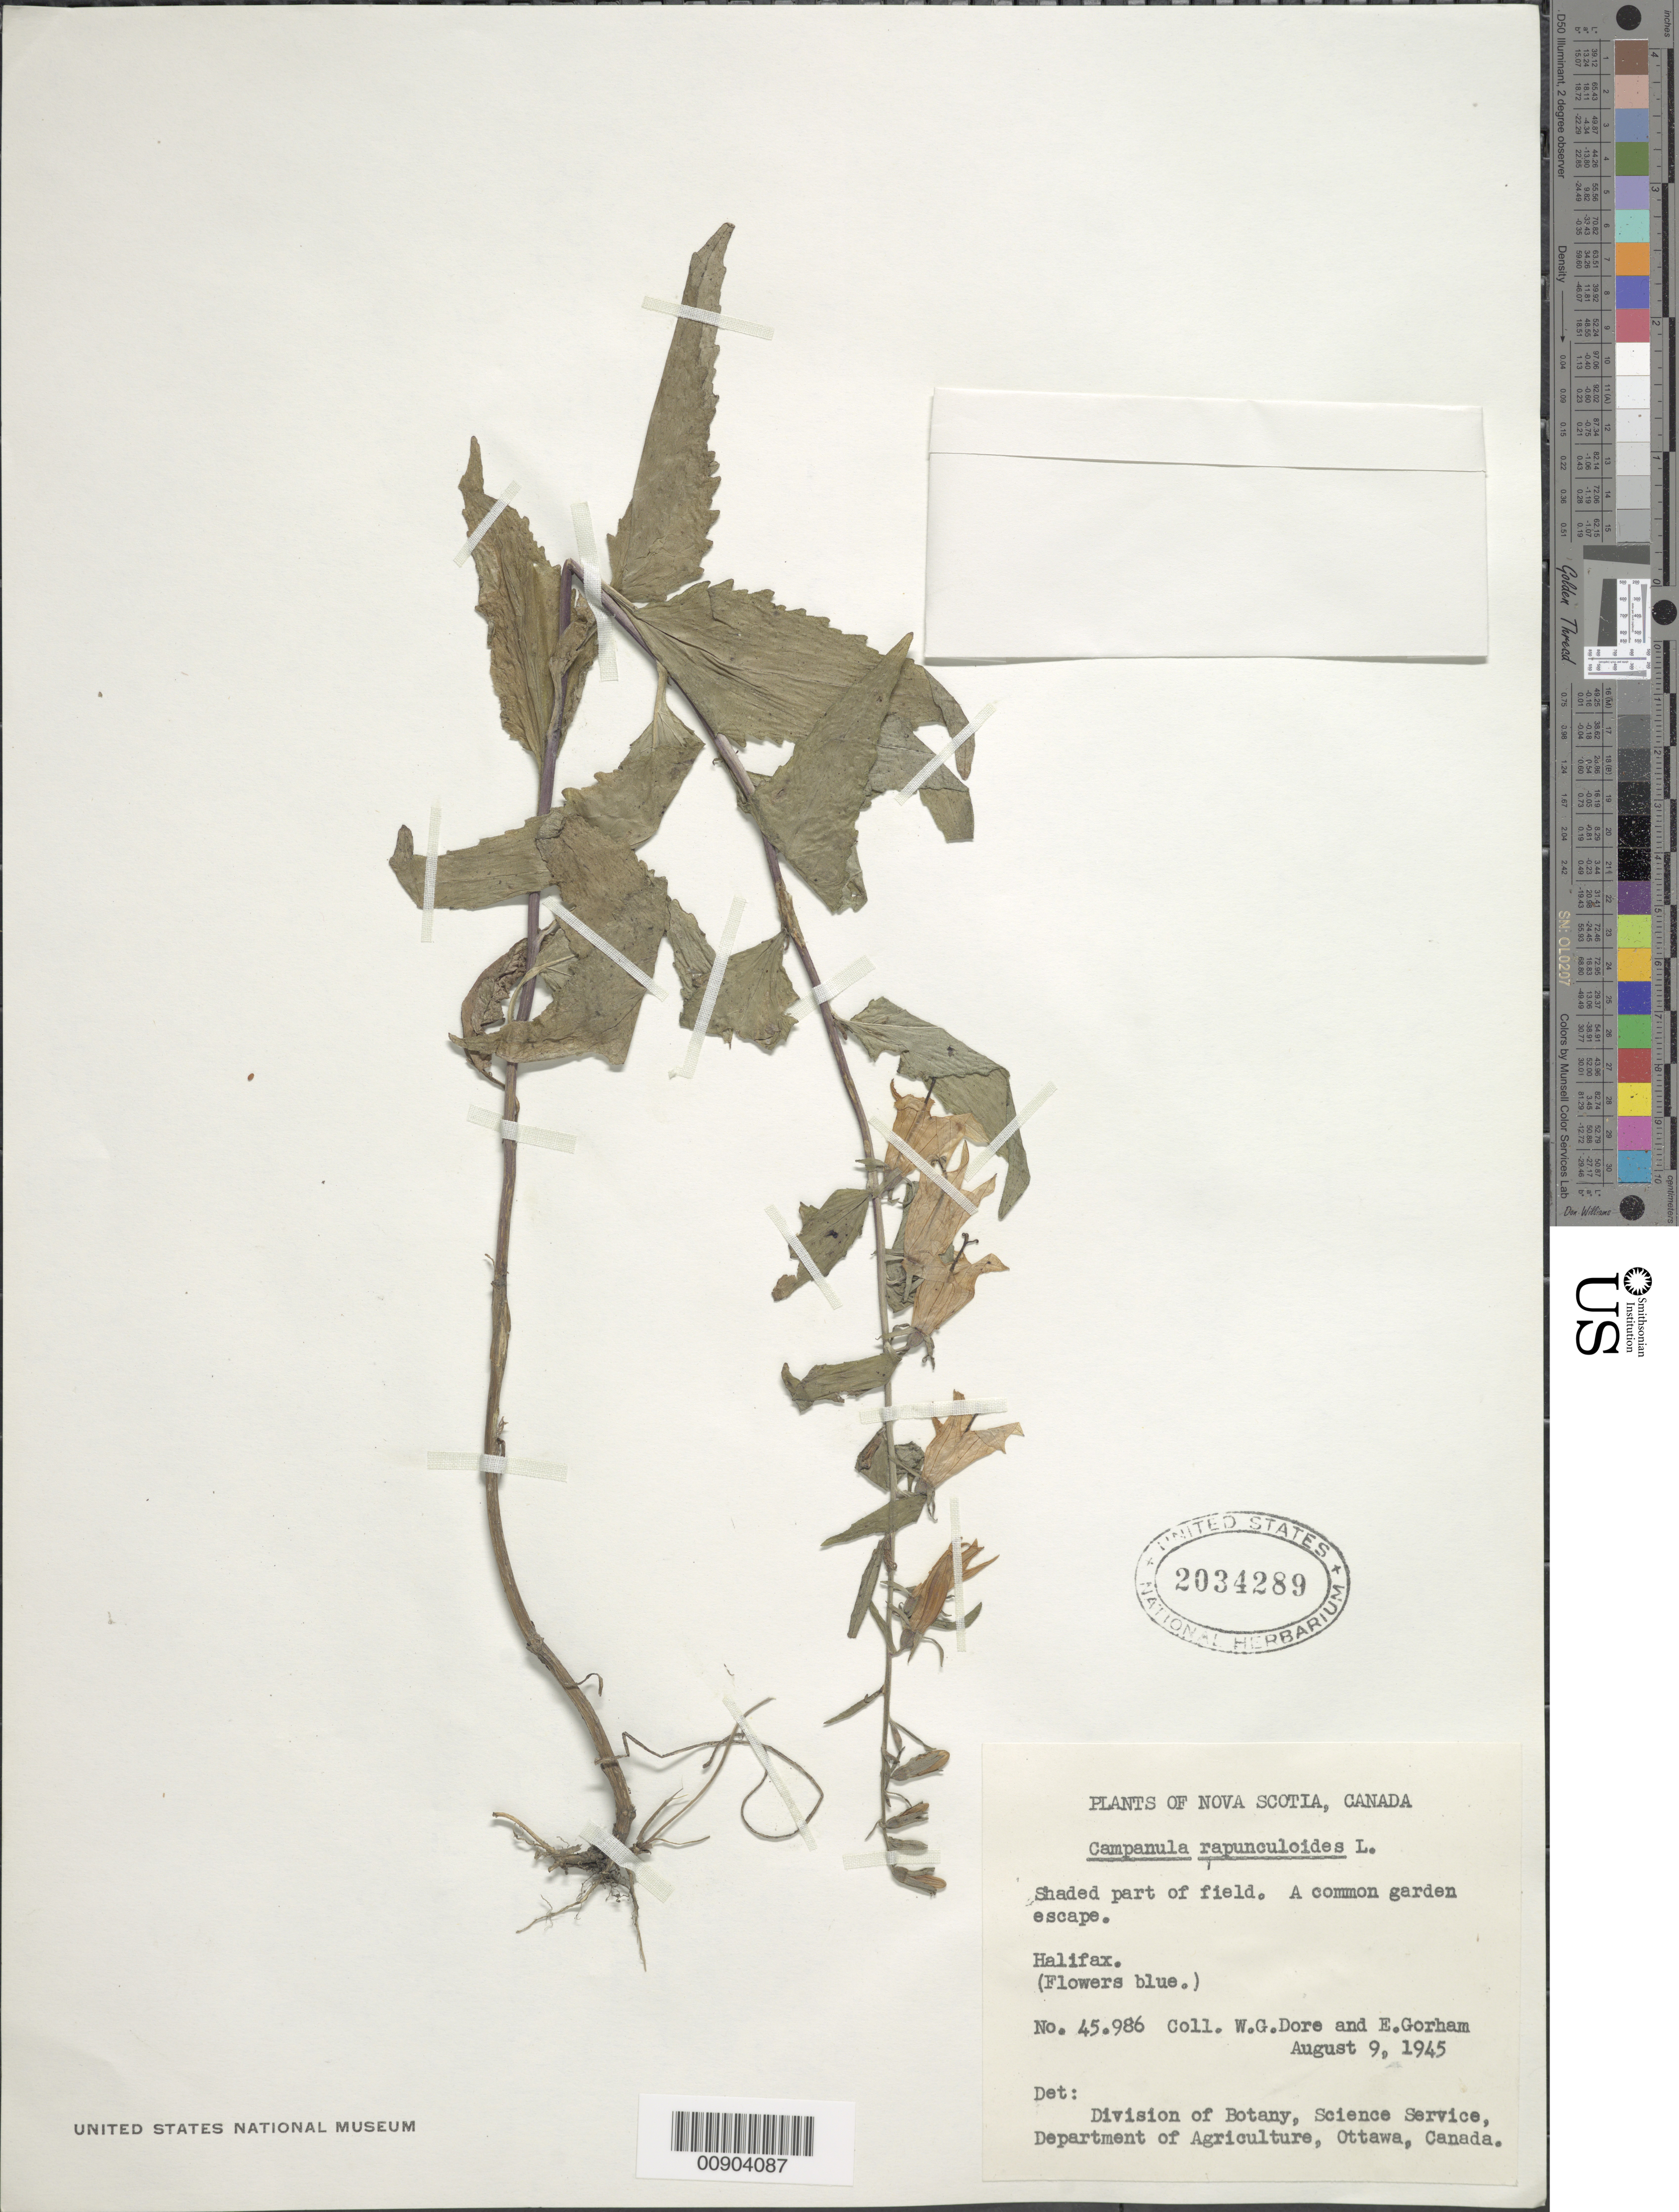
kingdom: Plantae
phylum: Tracheophyta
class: Magnoliopsida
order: Asterales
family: Campanulaceae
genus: Campanula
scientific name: Campanula rapunculoides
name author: L.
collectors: W. Dore & E. Gorham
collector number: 45986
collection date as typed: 09 Aug 1945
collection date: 1945-08-09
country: Canada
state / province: Nova Scotia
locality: Halifax.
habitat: Shaded part of field.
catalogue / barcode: US 2034289